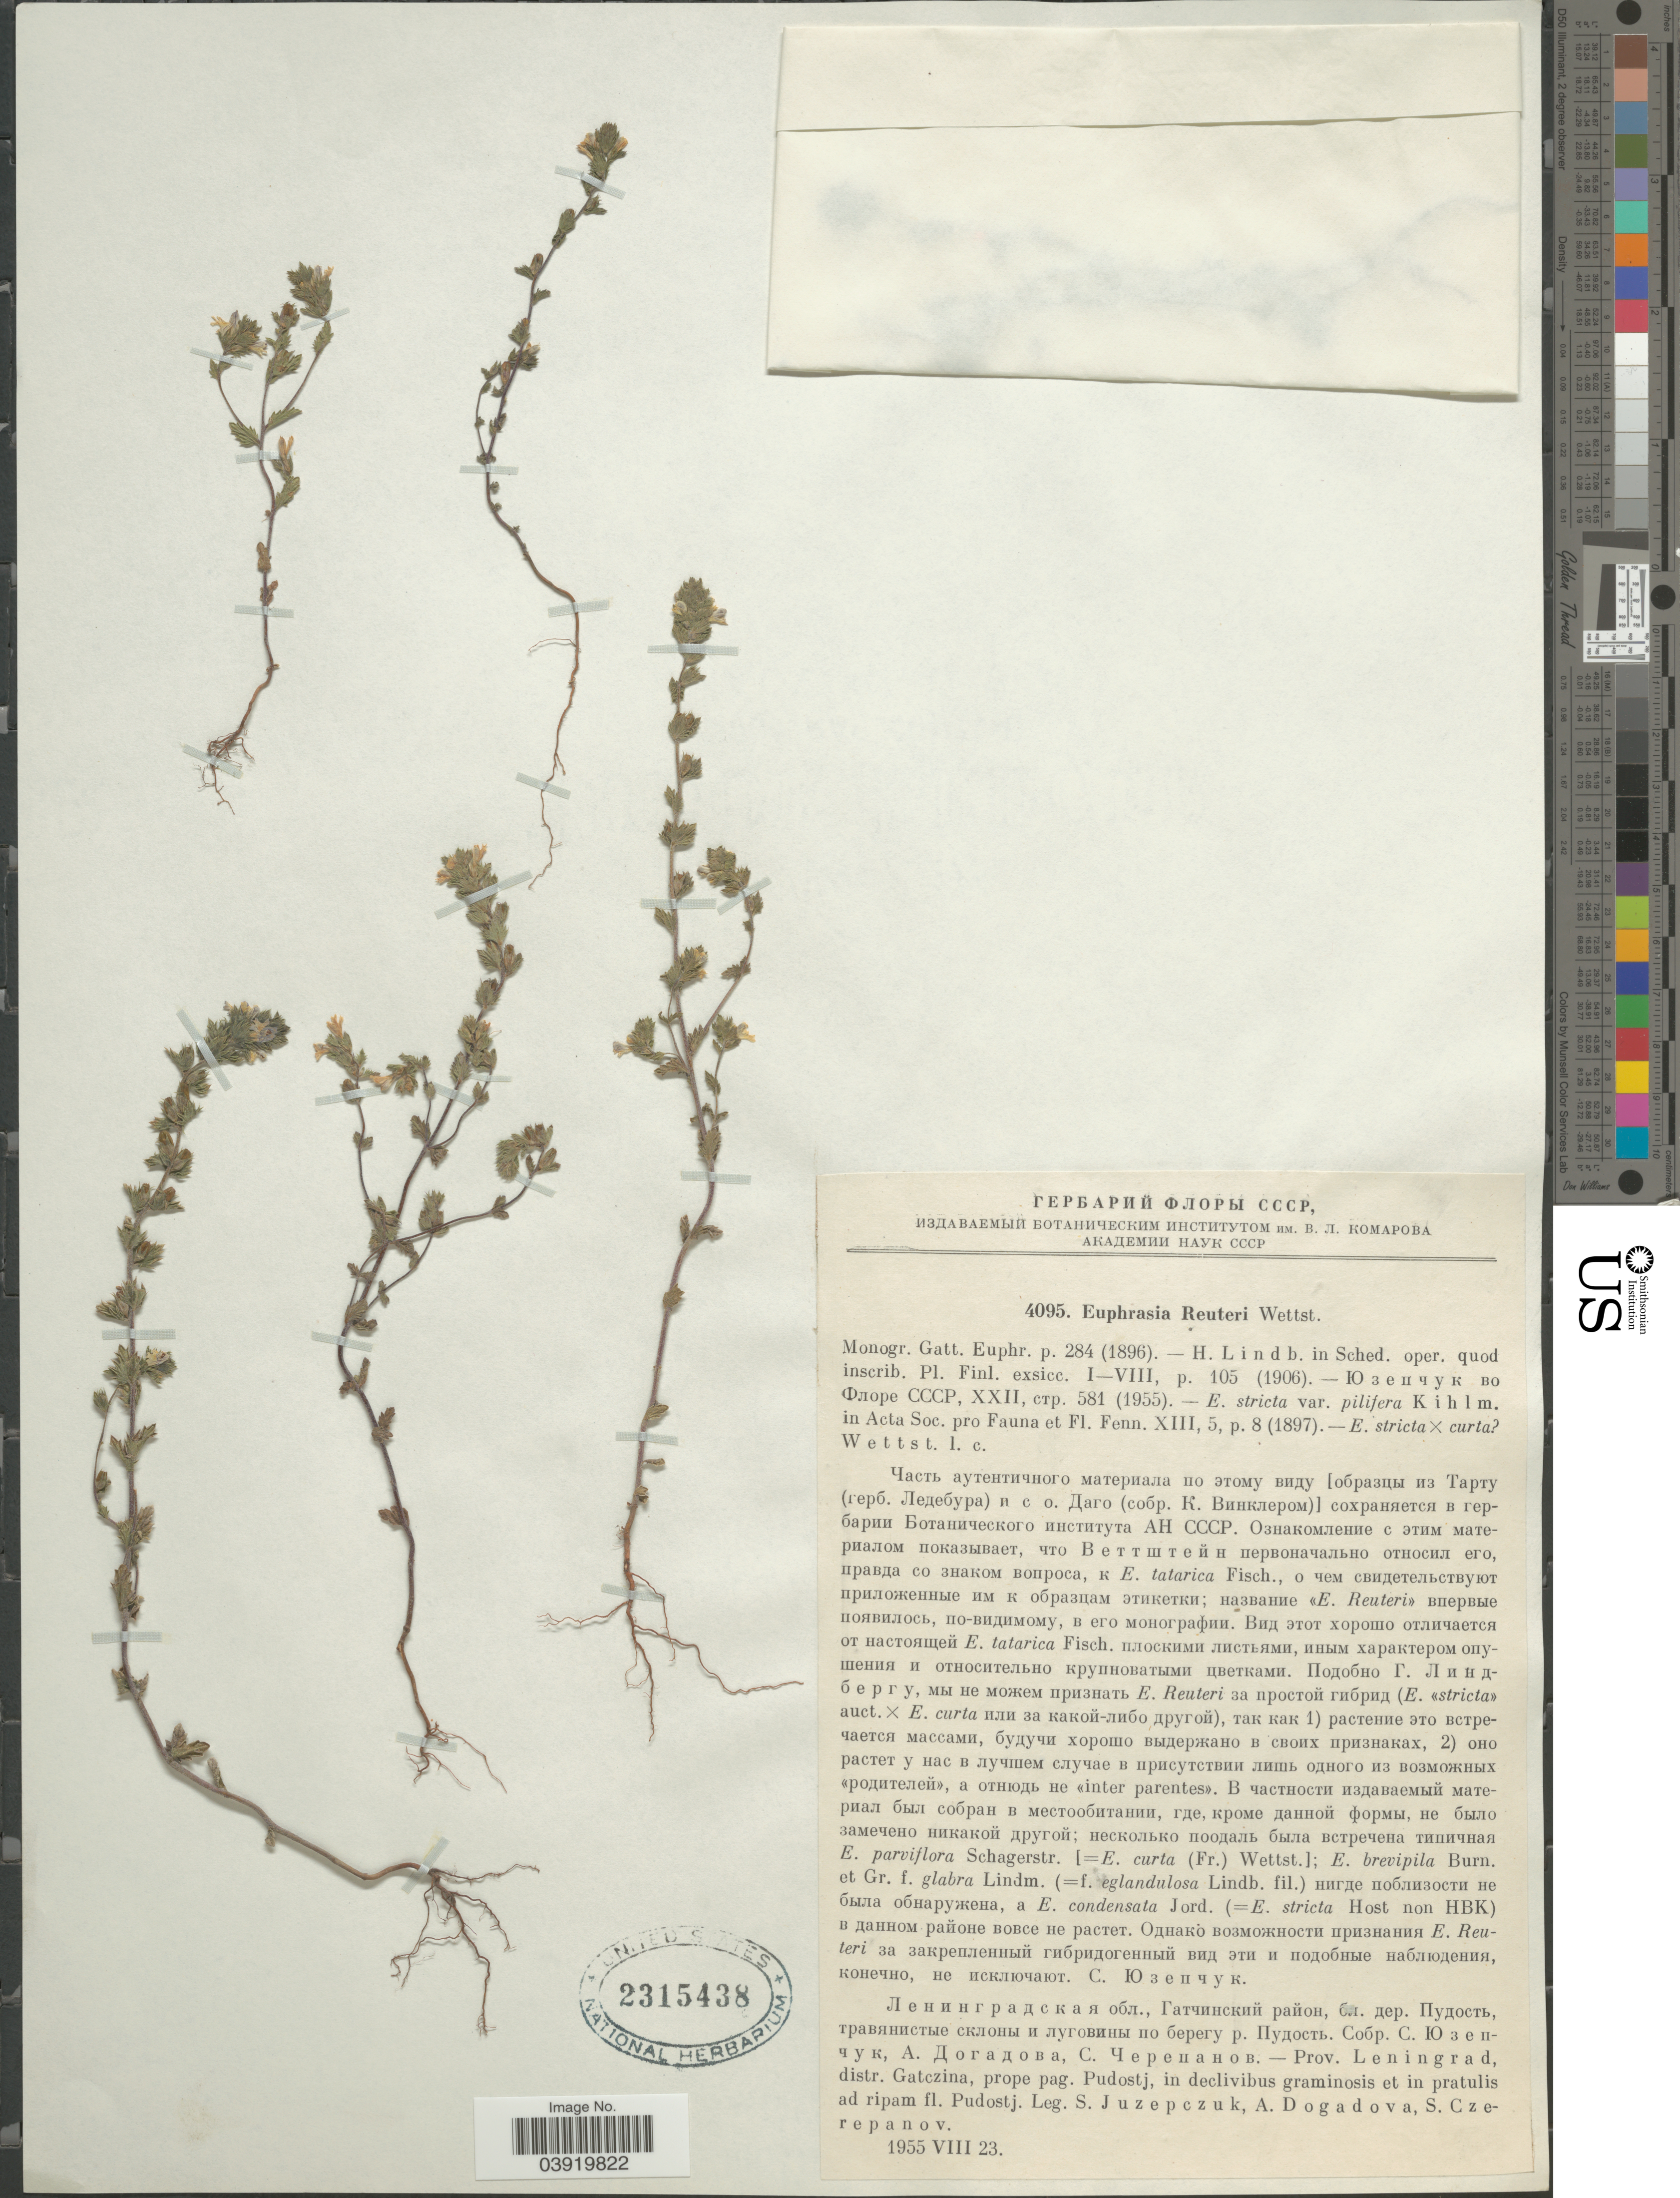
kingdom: Plantae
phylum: Tracheophyta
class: Magnoliopsida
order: Lamiales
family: Orobanchaceae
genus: Euphrasia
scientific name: Euphrasia reuteri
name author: Wettst.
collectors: S. V. Juzepczuk, A. Dogadova & S. Czerepanov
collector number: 4095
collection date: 1955-08-23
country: Russian Federation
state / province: Leningrad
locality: X - Prov. leningrad, distr. Gatczina, prope pag. Pudostj, in declivibus graminosis et in pratulis ad ripam fl. Pudostj.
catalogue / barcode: US 2315438